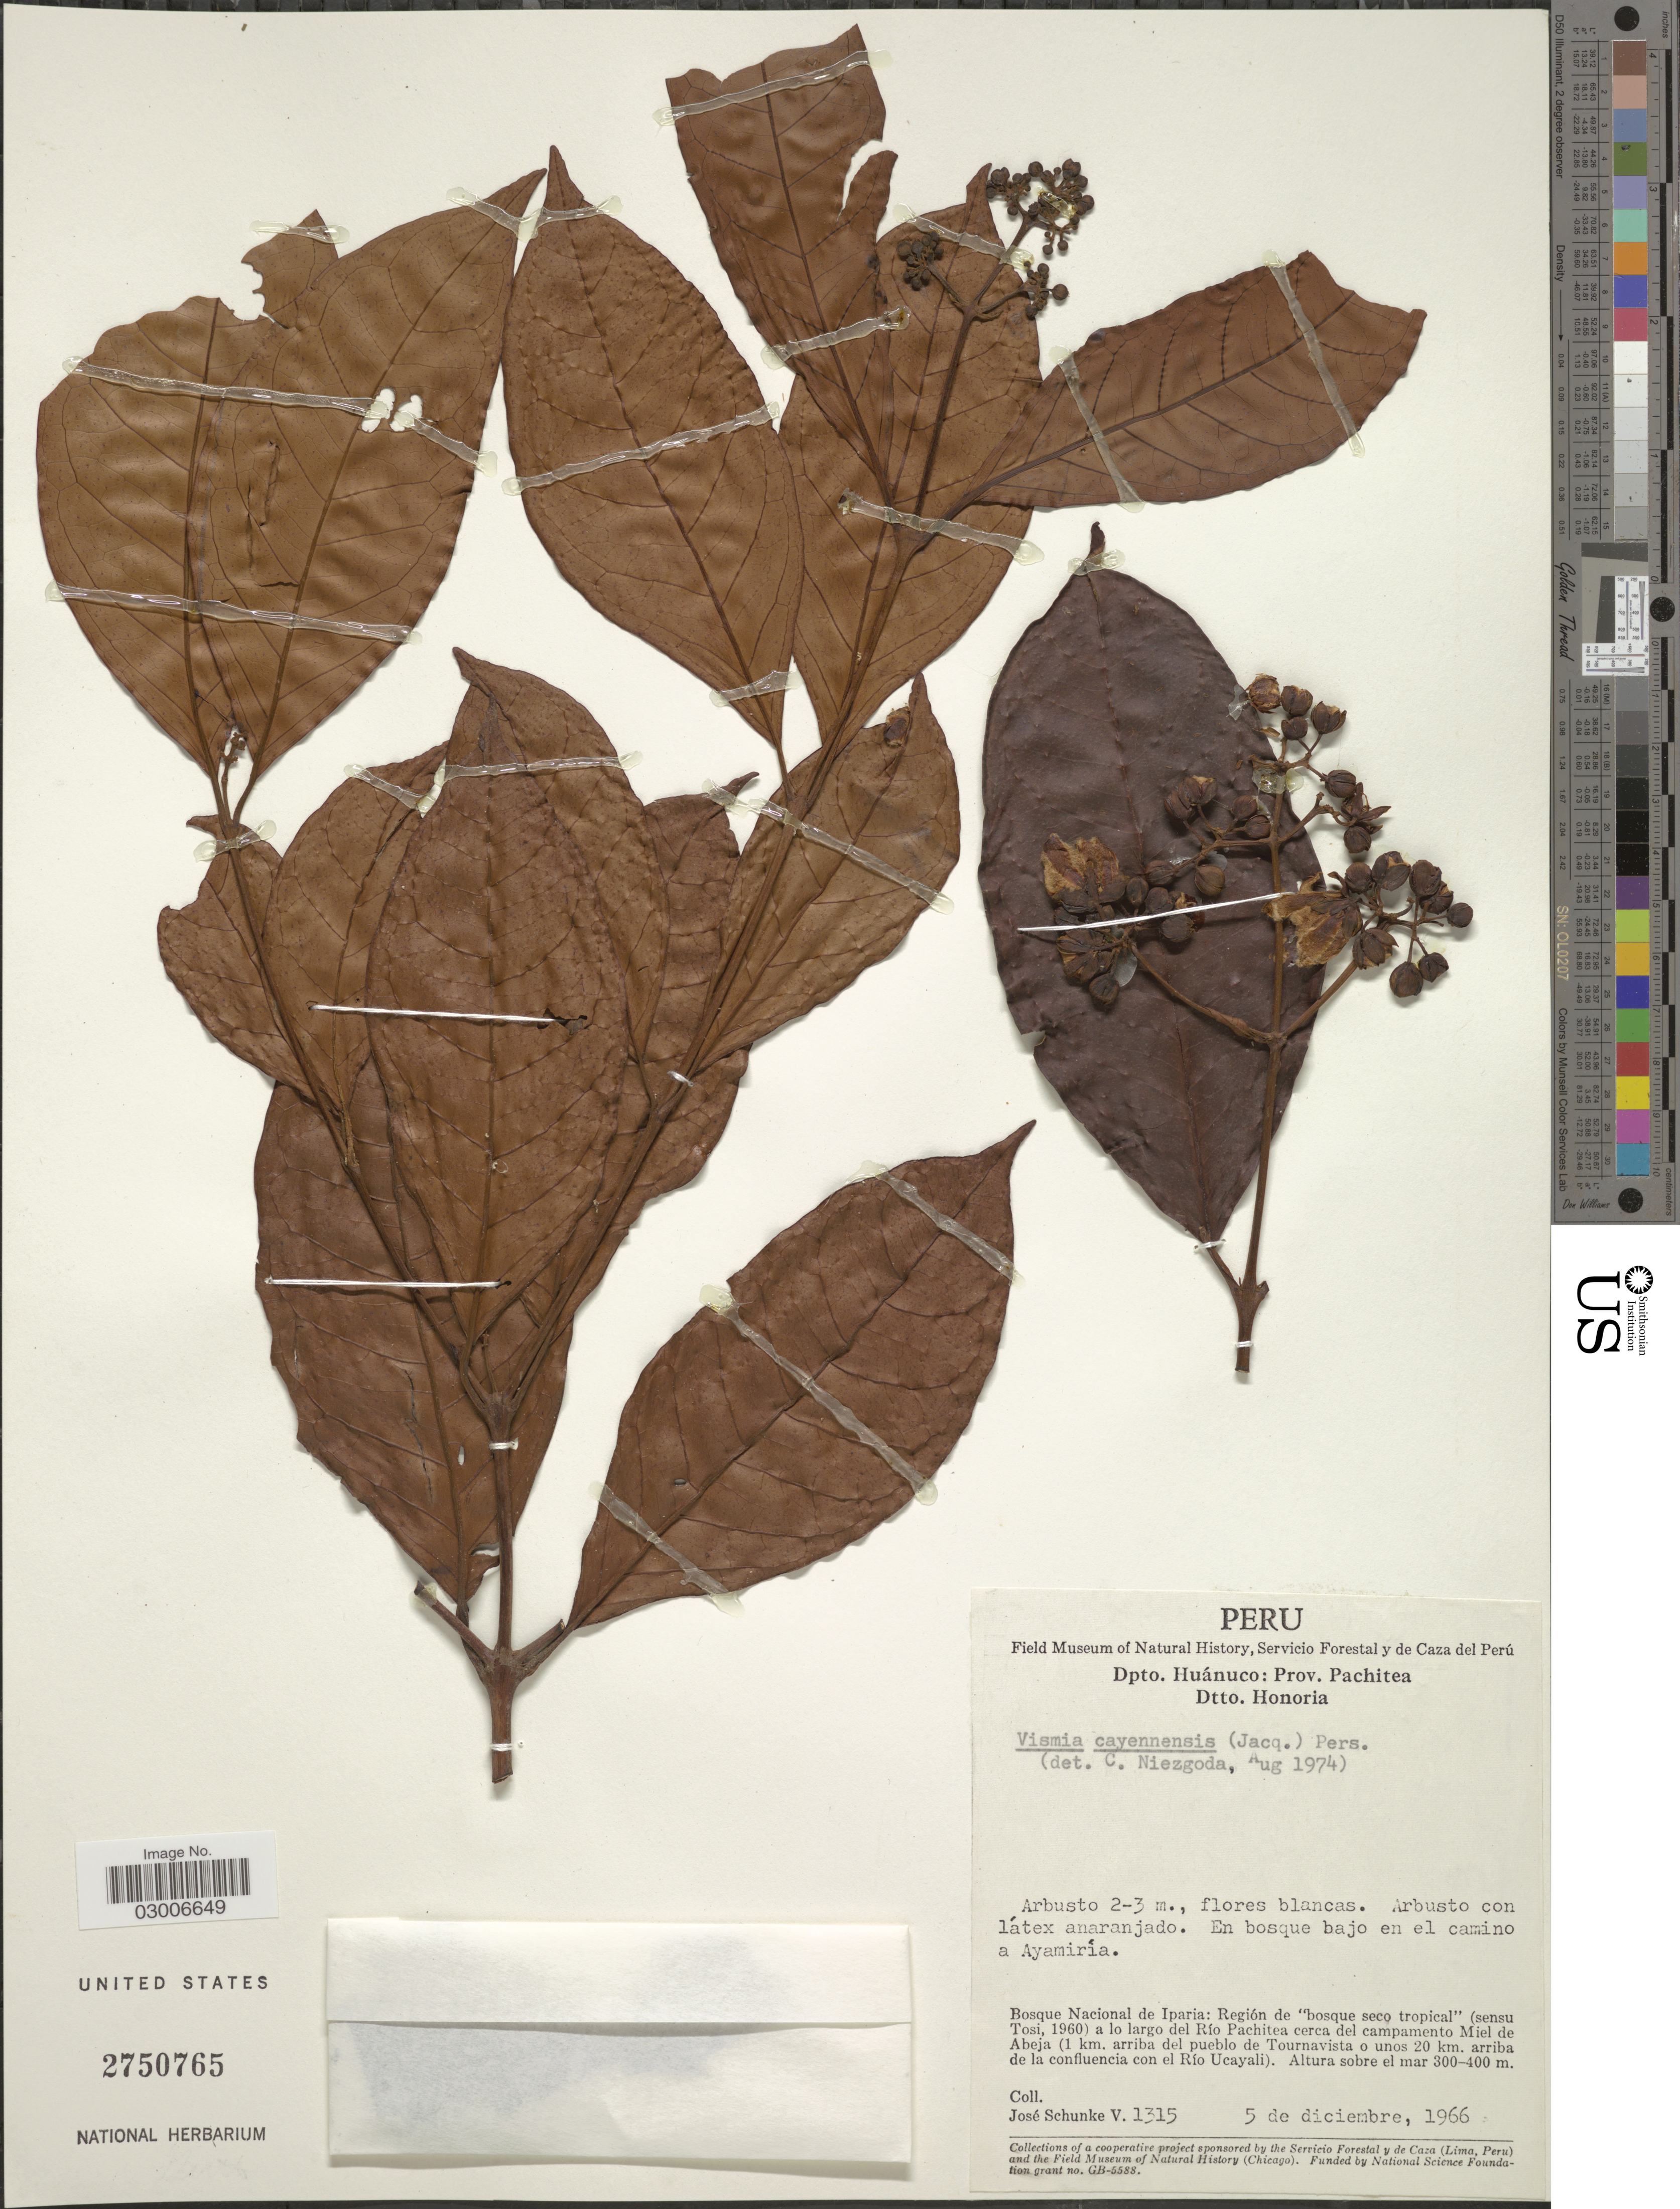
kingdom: Plantae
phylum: Tracheophyta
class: Magnoliopsida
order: Malpighiales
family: Hypericaceae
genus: Vismia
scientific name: Vismia cayennensis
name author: (Jacq.) Pers.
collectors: J. Schunke Vigo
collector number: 1315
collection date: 1966-12-05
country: Peru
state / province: Huánuco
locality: Dpto. Huánuco: Prov. Pachitea, Dtto. Honoria, En bosque bajo en el camino a Ayamiría, Bosque Nacional de Iparia: Región de "bosque seco tropical" (sensu Tosi, 1960) a lo largo del Río Pachitea cerca del campamento Miel de Abeja (1 km. arriba del pueblo de Tournavista o unos 20 km. arriba de la confluencia con el Río Ucayali).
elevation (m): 300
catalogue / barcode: US 2750765